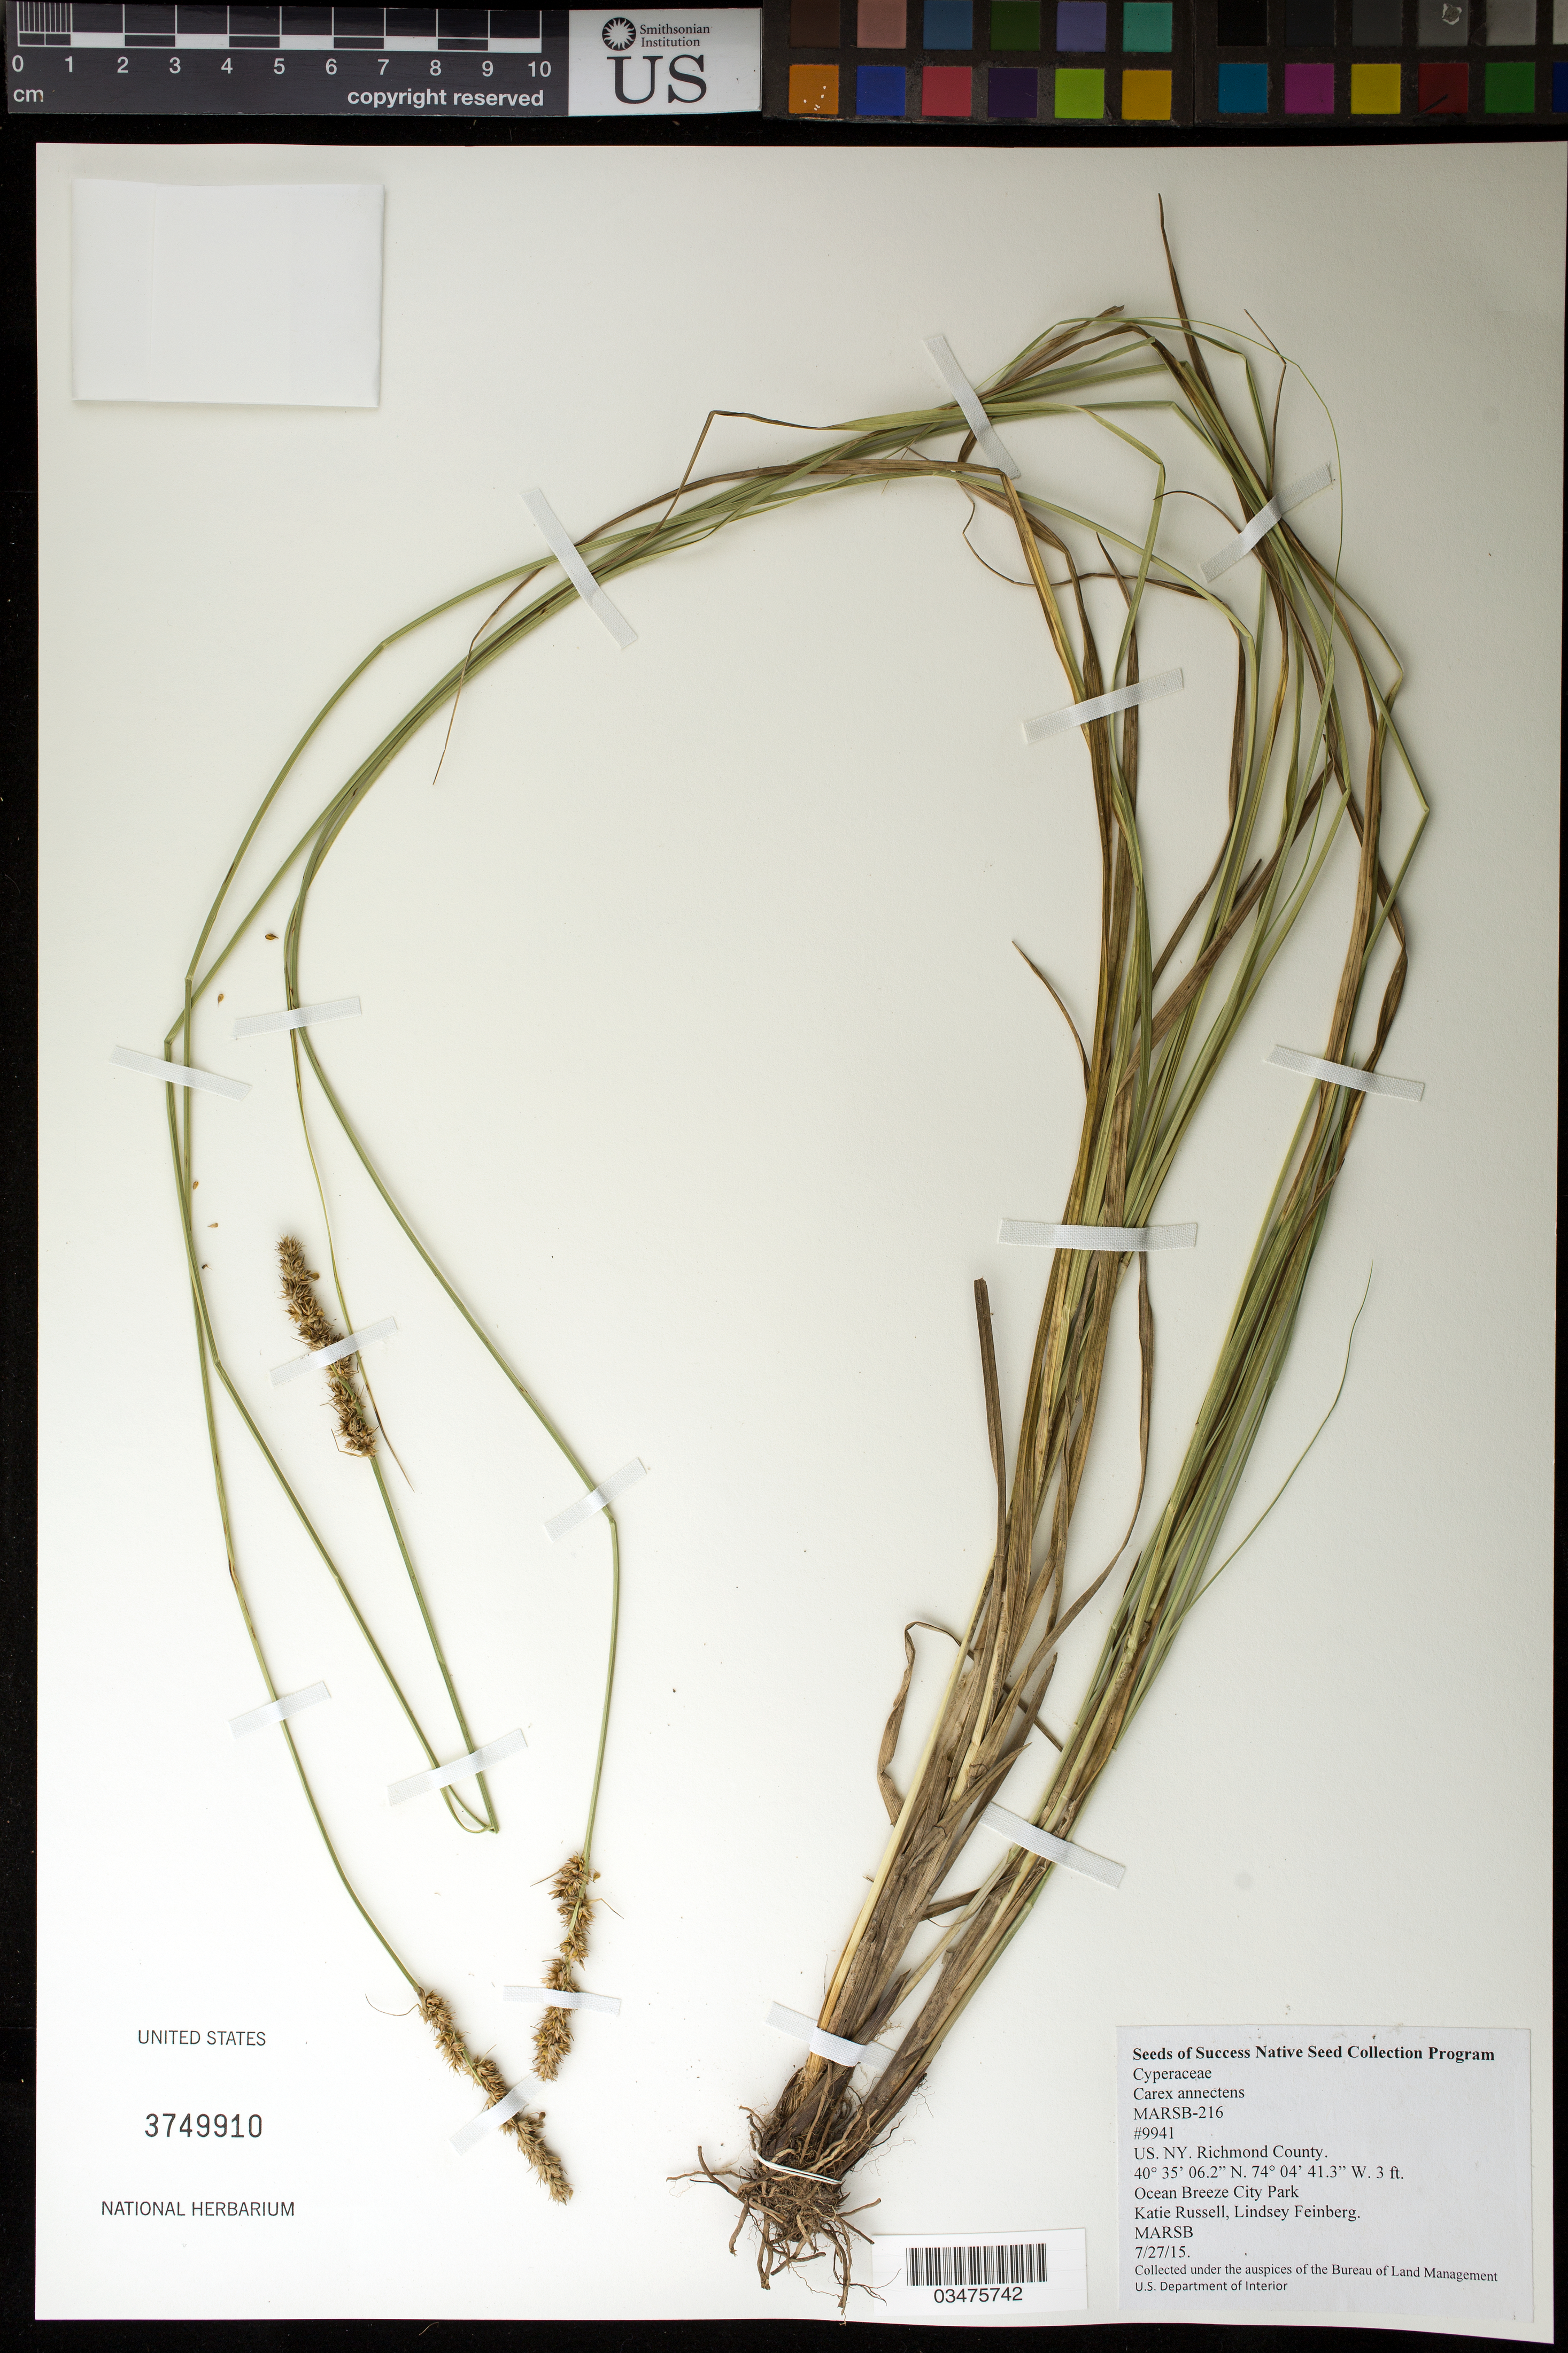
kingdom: Plantae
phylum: Tracheophyta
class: Liliopsida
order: Poales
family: Cyperaceae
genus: Carex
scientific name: Carex annectens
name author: (E.P. Bicknell) E.P. Bicknell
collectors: K. Russell & L. Feinberg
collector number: MARSB-216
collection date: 2015-07-27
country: United States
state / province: New York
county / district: Richmond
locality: Ocean Breeze City Park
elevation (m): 1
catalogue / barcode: US 3749910